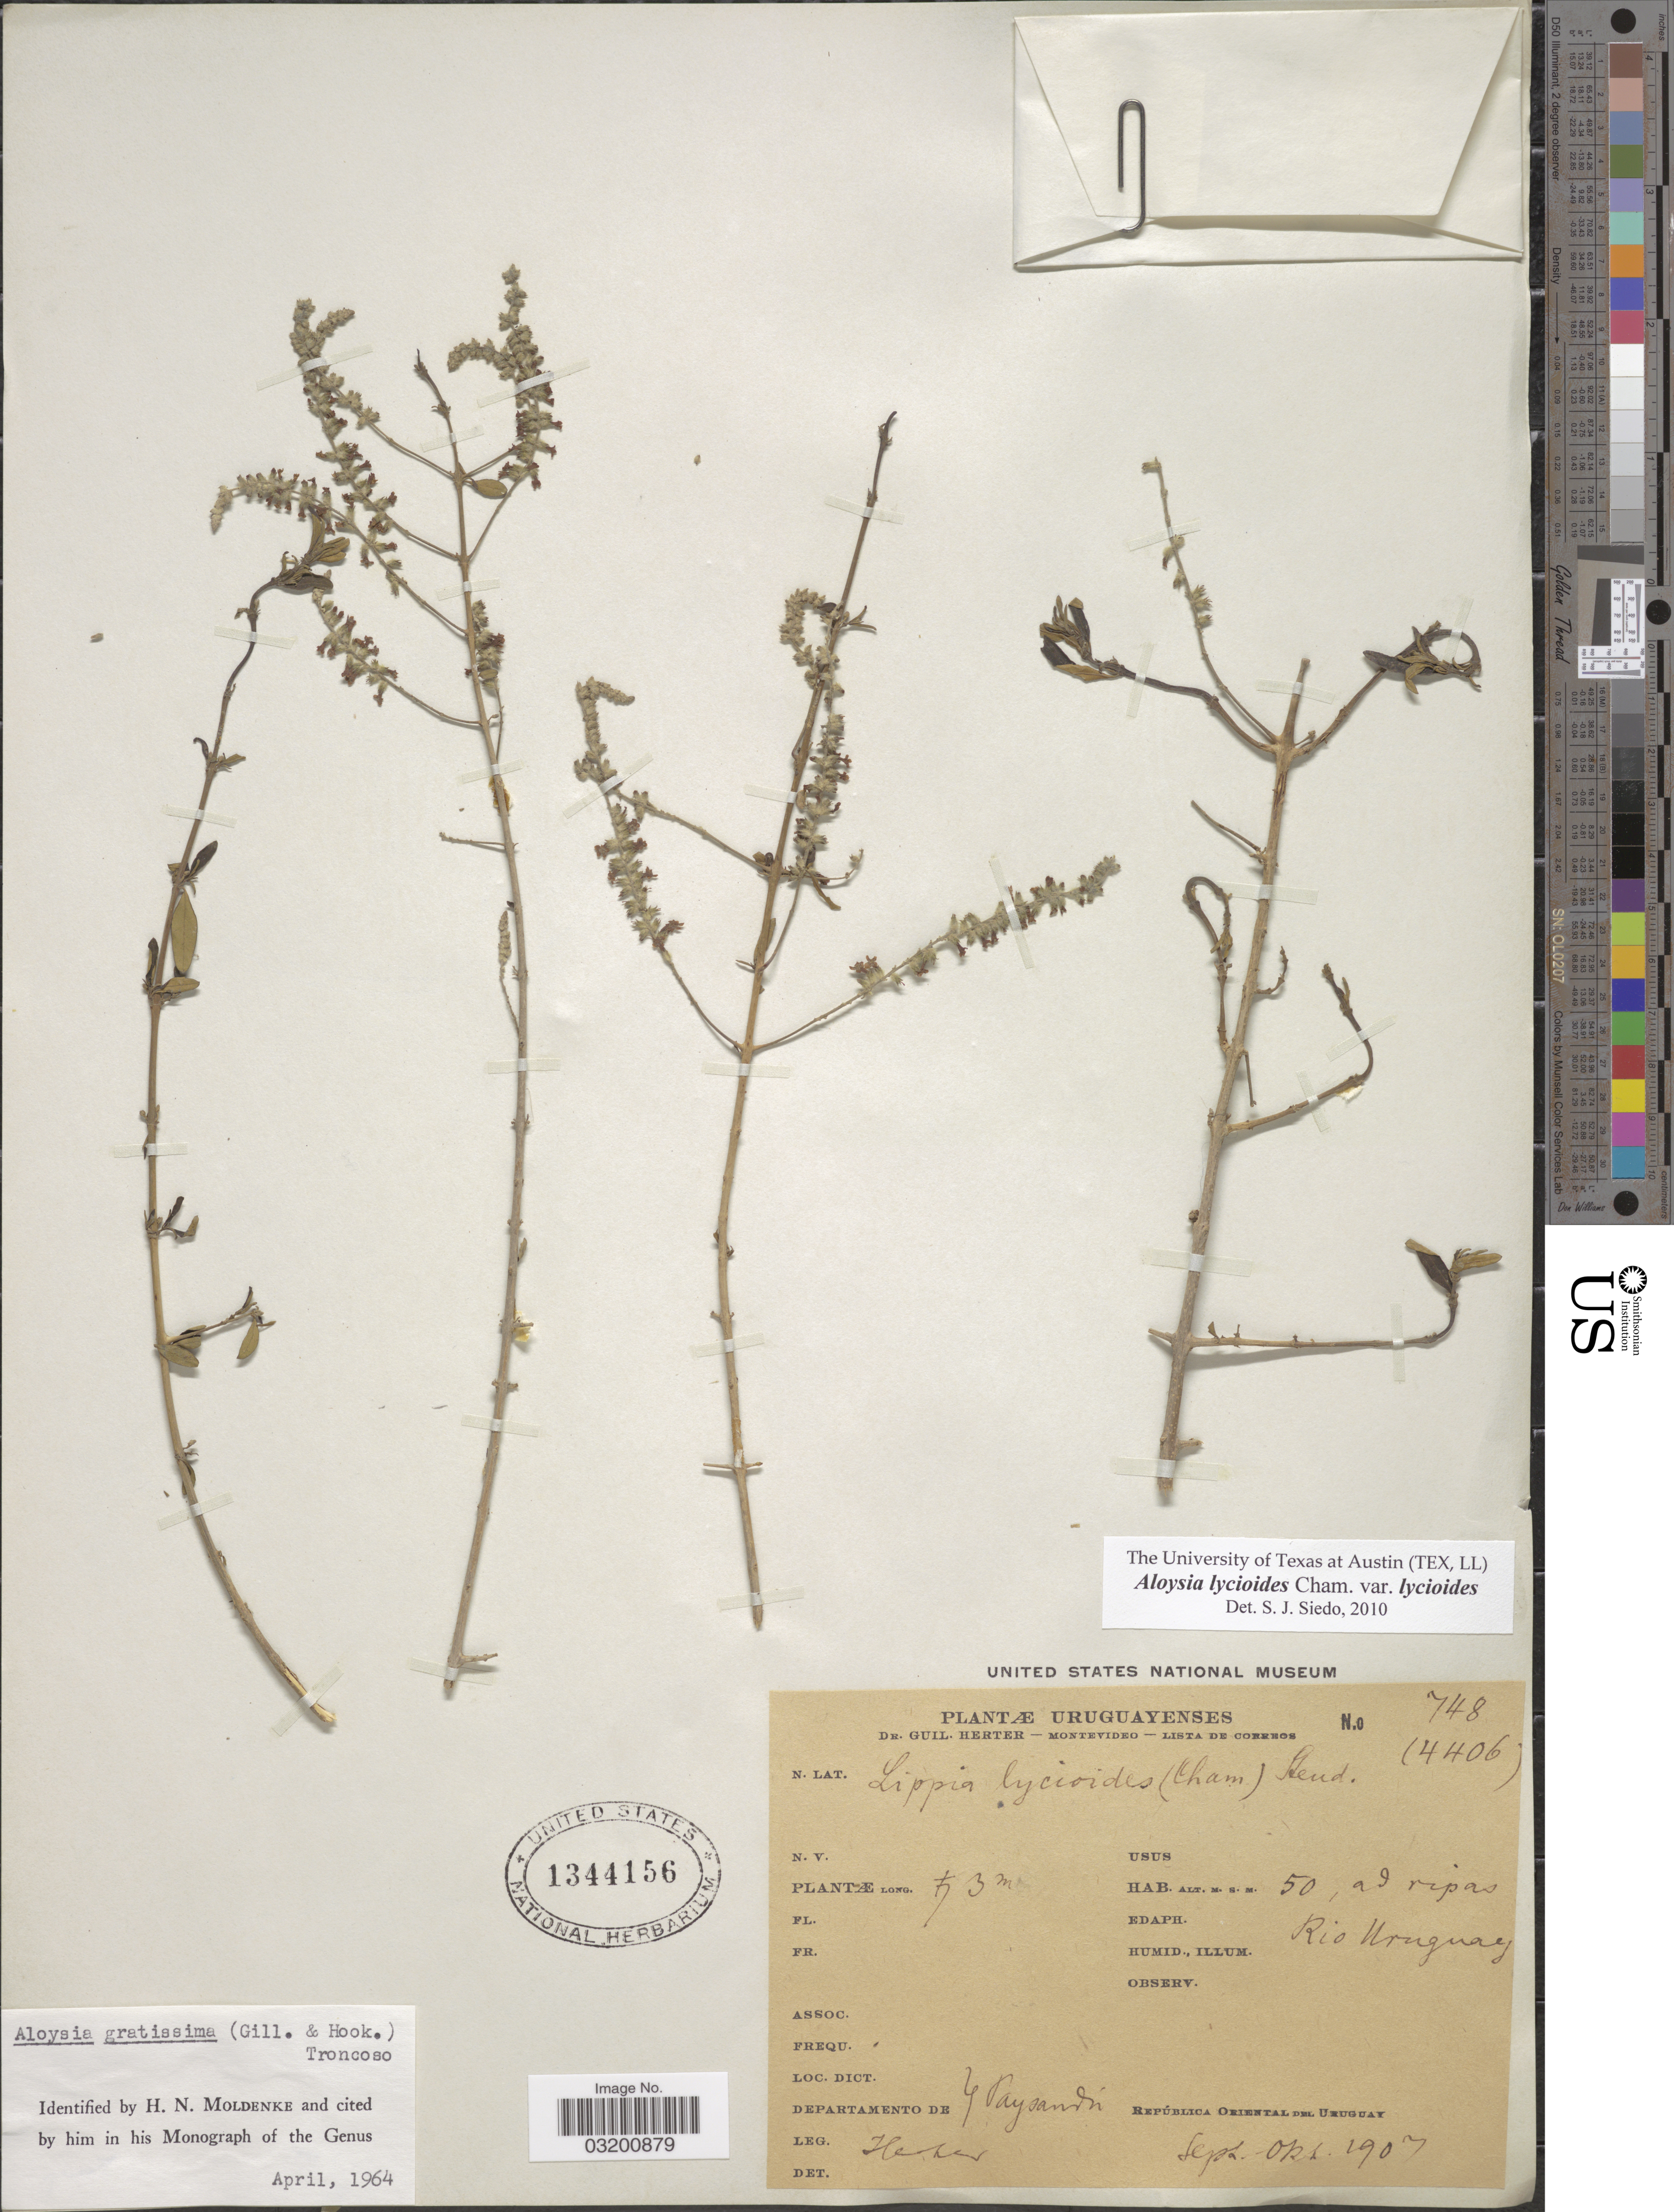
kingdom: Plantae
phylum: Tracheophyta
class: Magnoliopsida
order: Lamiales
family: Verbenaceae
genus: Aloysia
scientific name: Aloysia lycioides var. lycioides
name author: Cham.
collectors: G. Herter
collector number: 748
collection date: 1907-09/1907-10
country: Uruguay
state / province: Paysandu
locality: Rio Uruguay, Departamento de Paysandú.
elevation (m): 50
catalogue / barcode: US 1344156